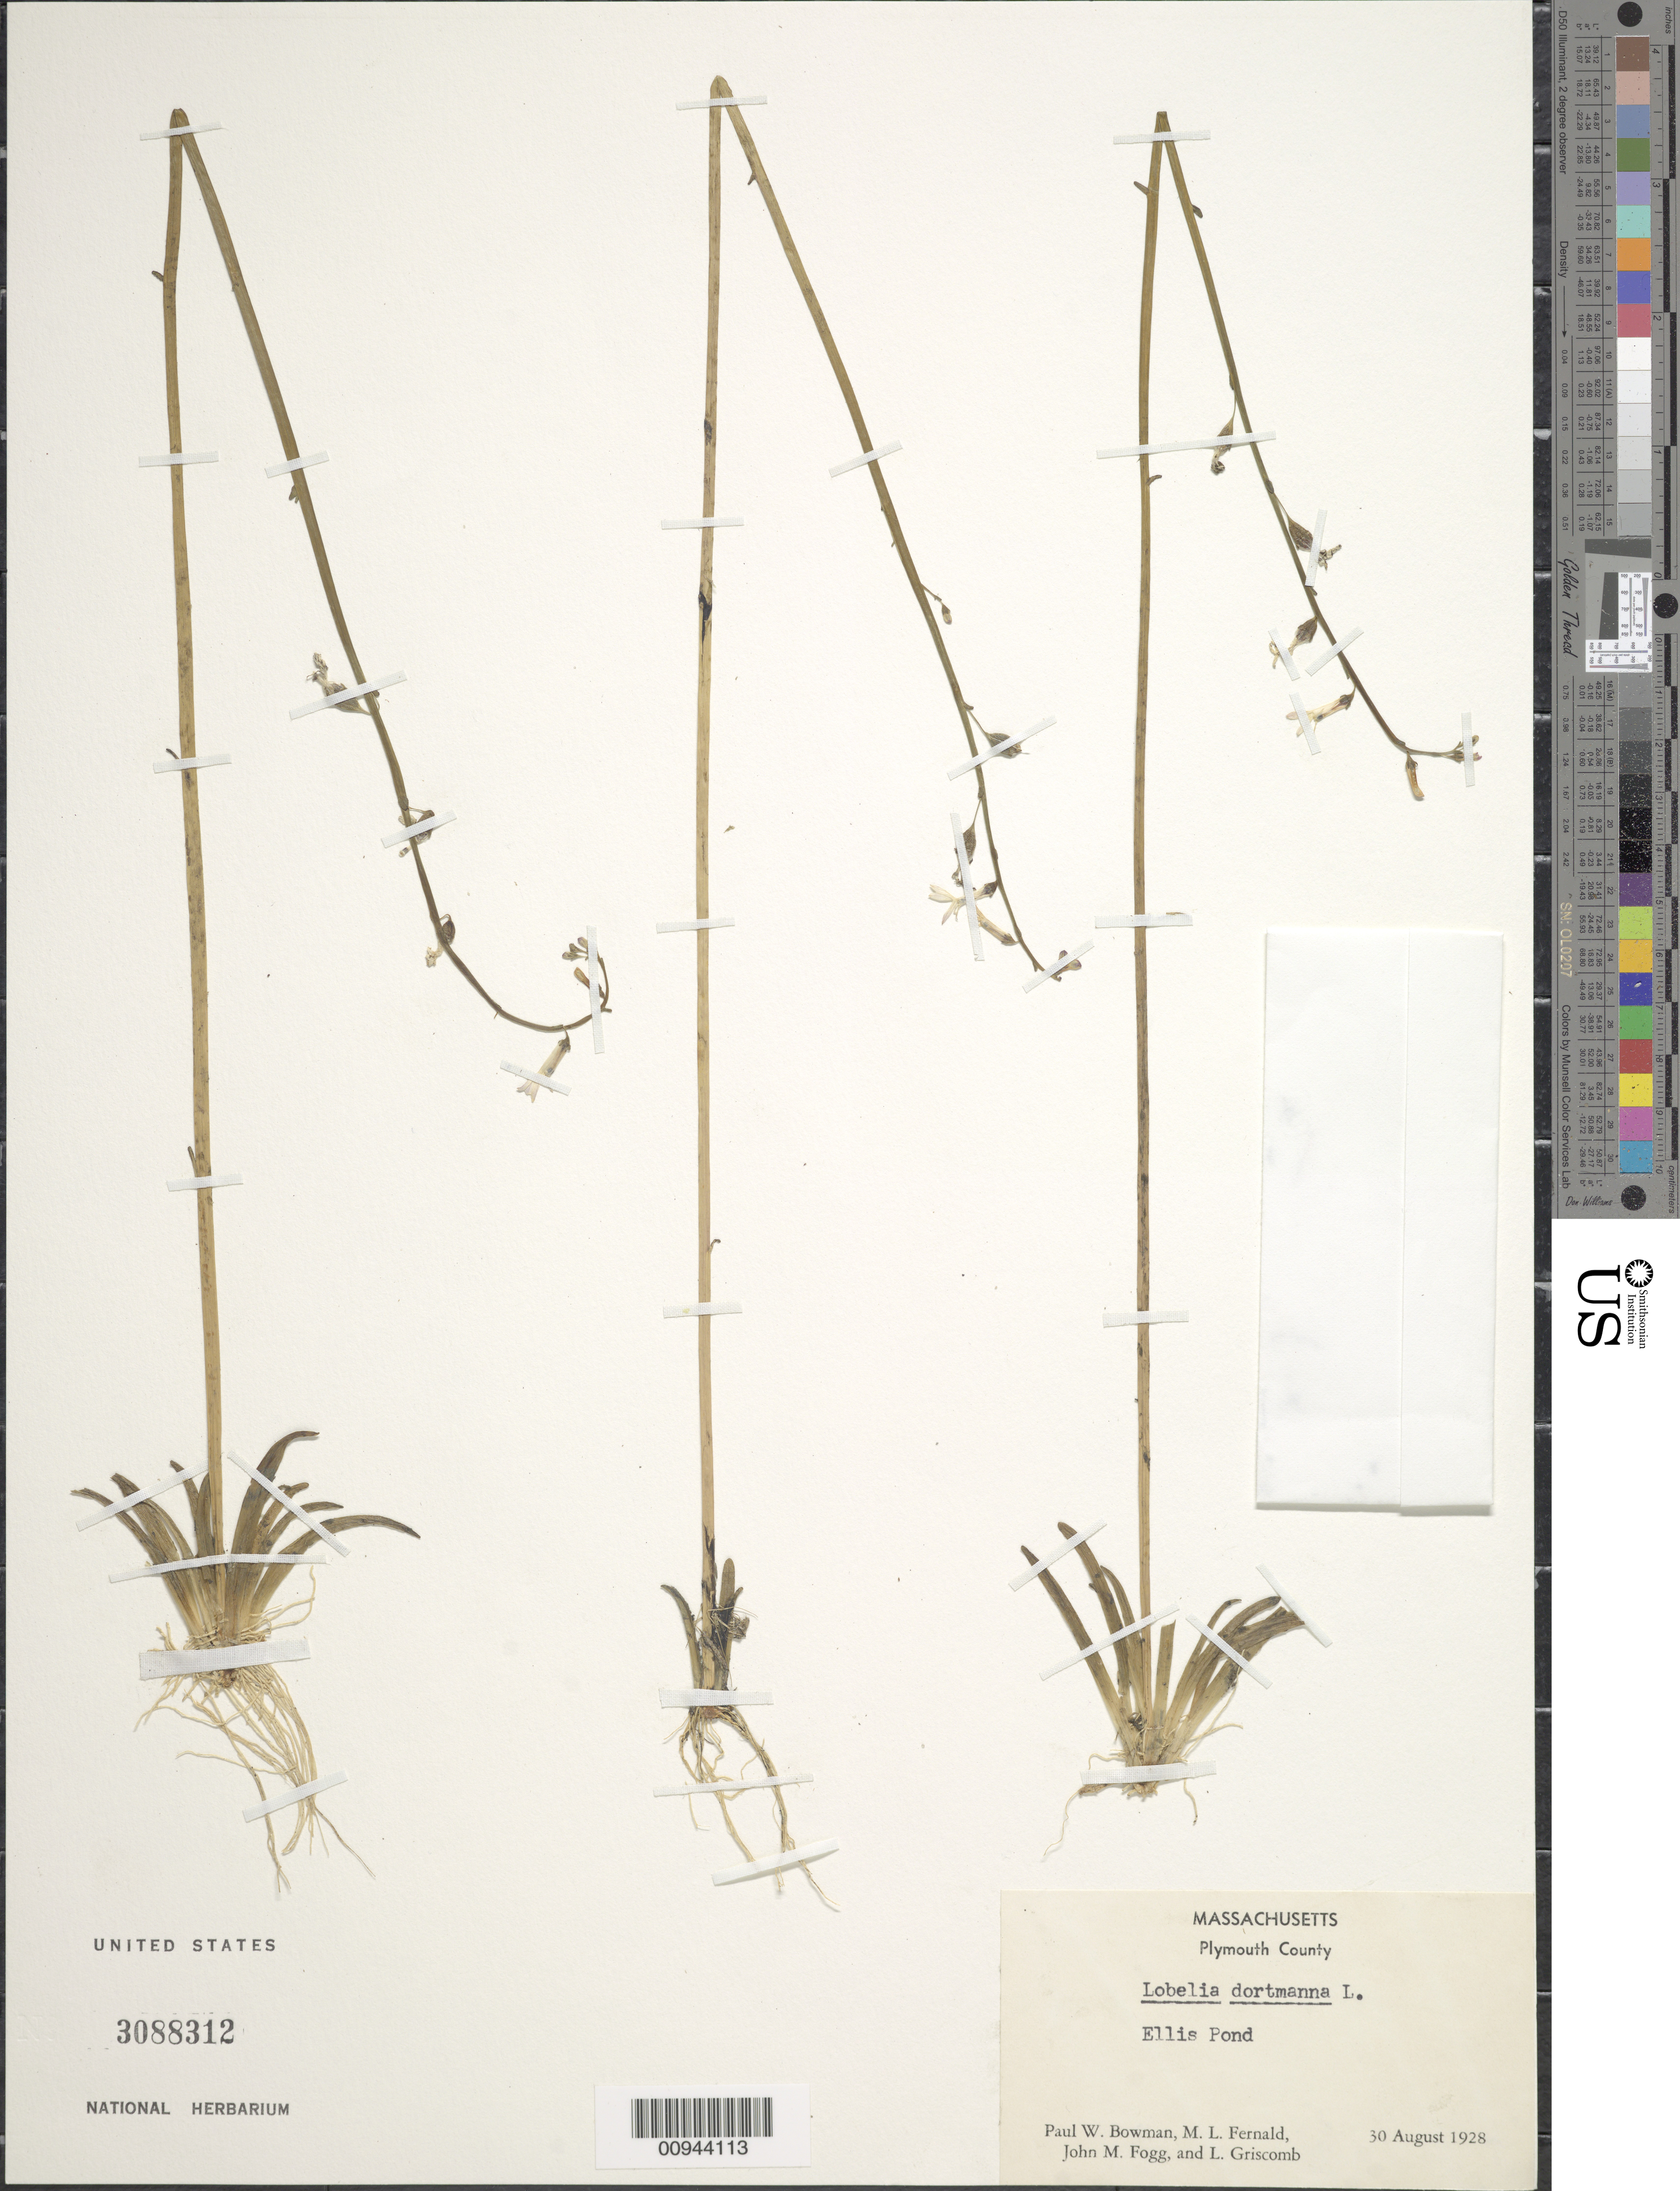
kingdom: Plantae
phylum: Tracheophyta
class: Magnoliopsida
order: Asterales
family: Campanulaceae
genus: Lobelia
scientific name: Lobelia dortmanna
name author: L.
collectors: P. Bowman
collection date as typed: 30 Aug 1928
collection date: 1928-08-30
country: United States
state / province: Massachusetts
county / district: Plymouth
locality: Ellis Pond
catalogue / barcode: US 3088312